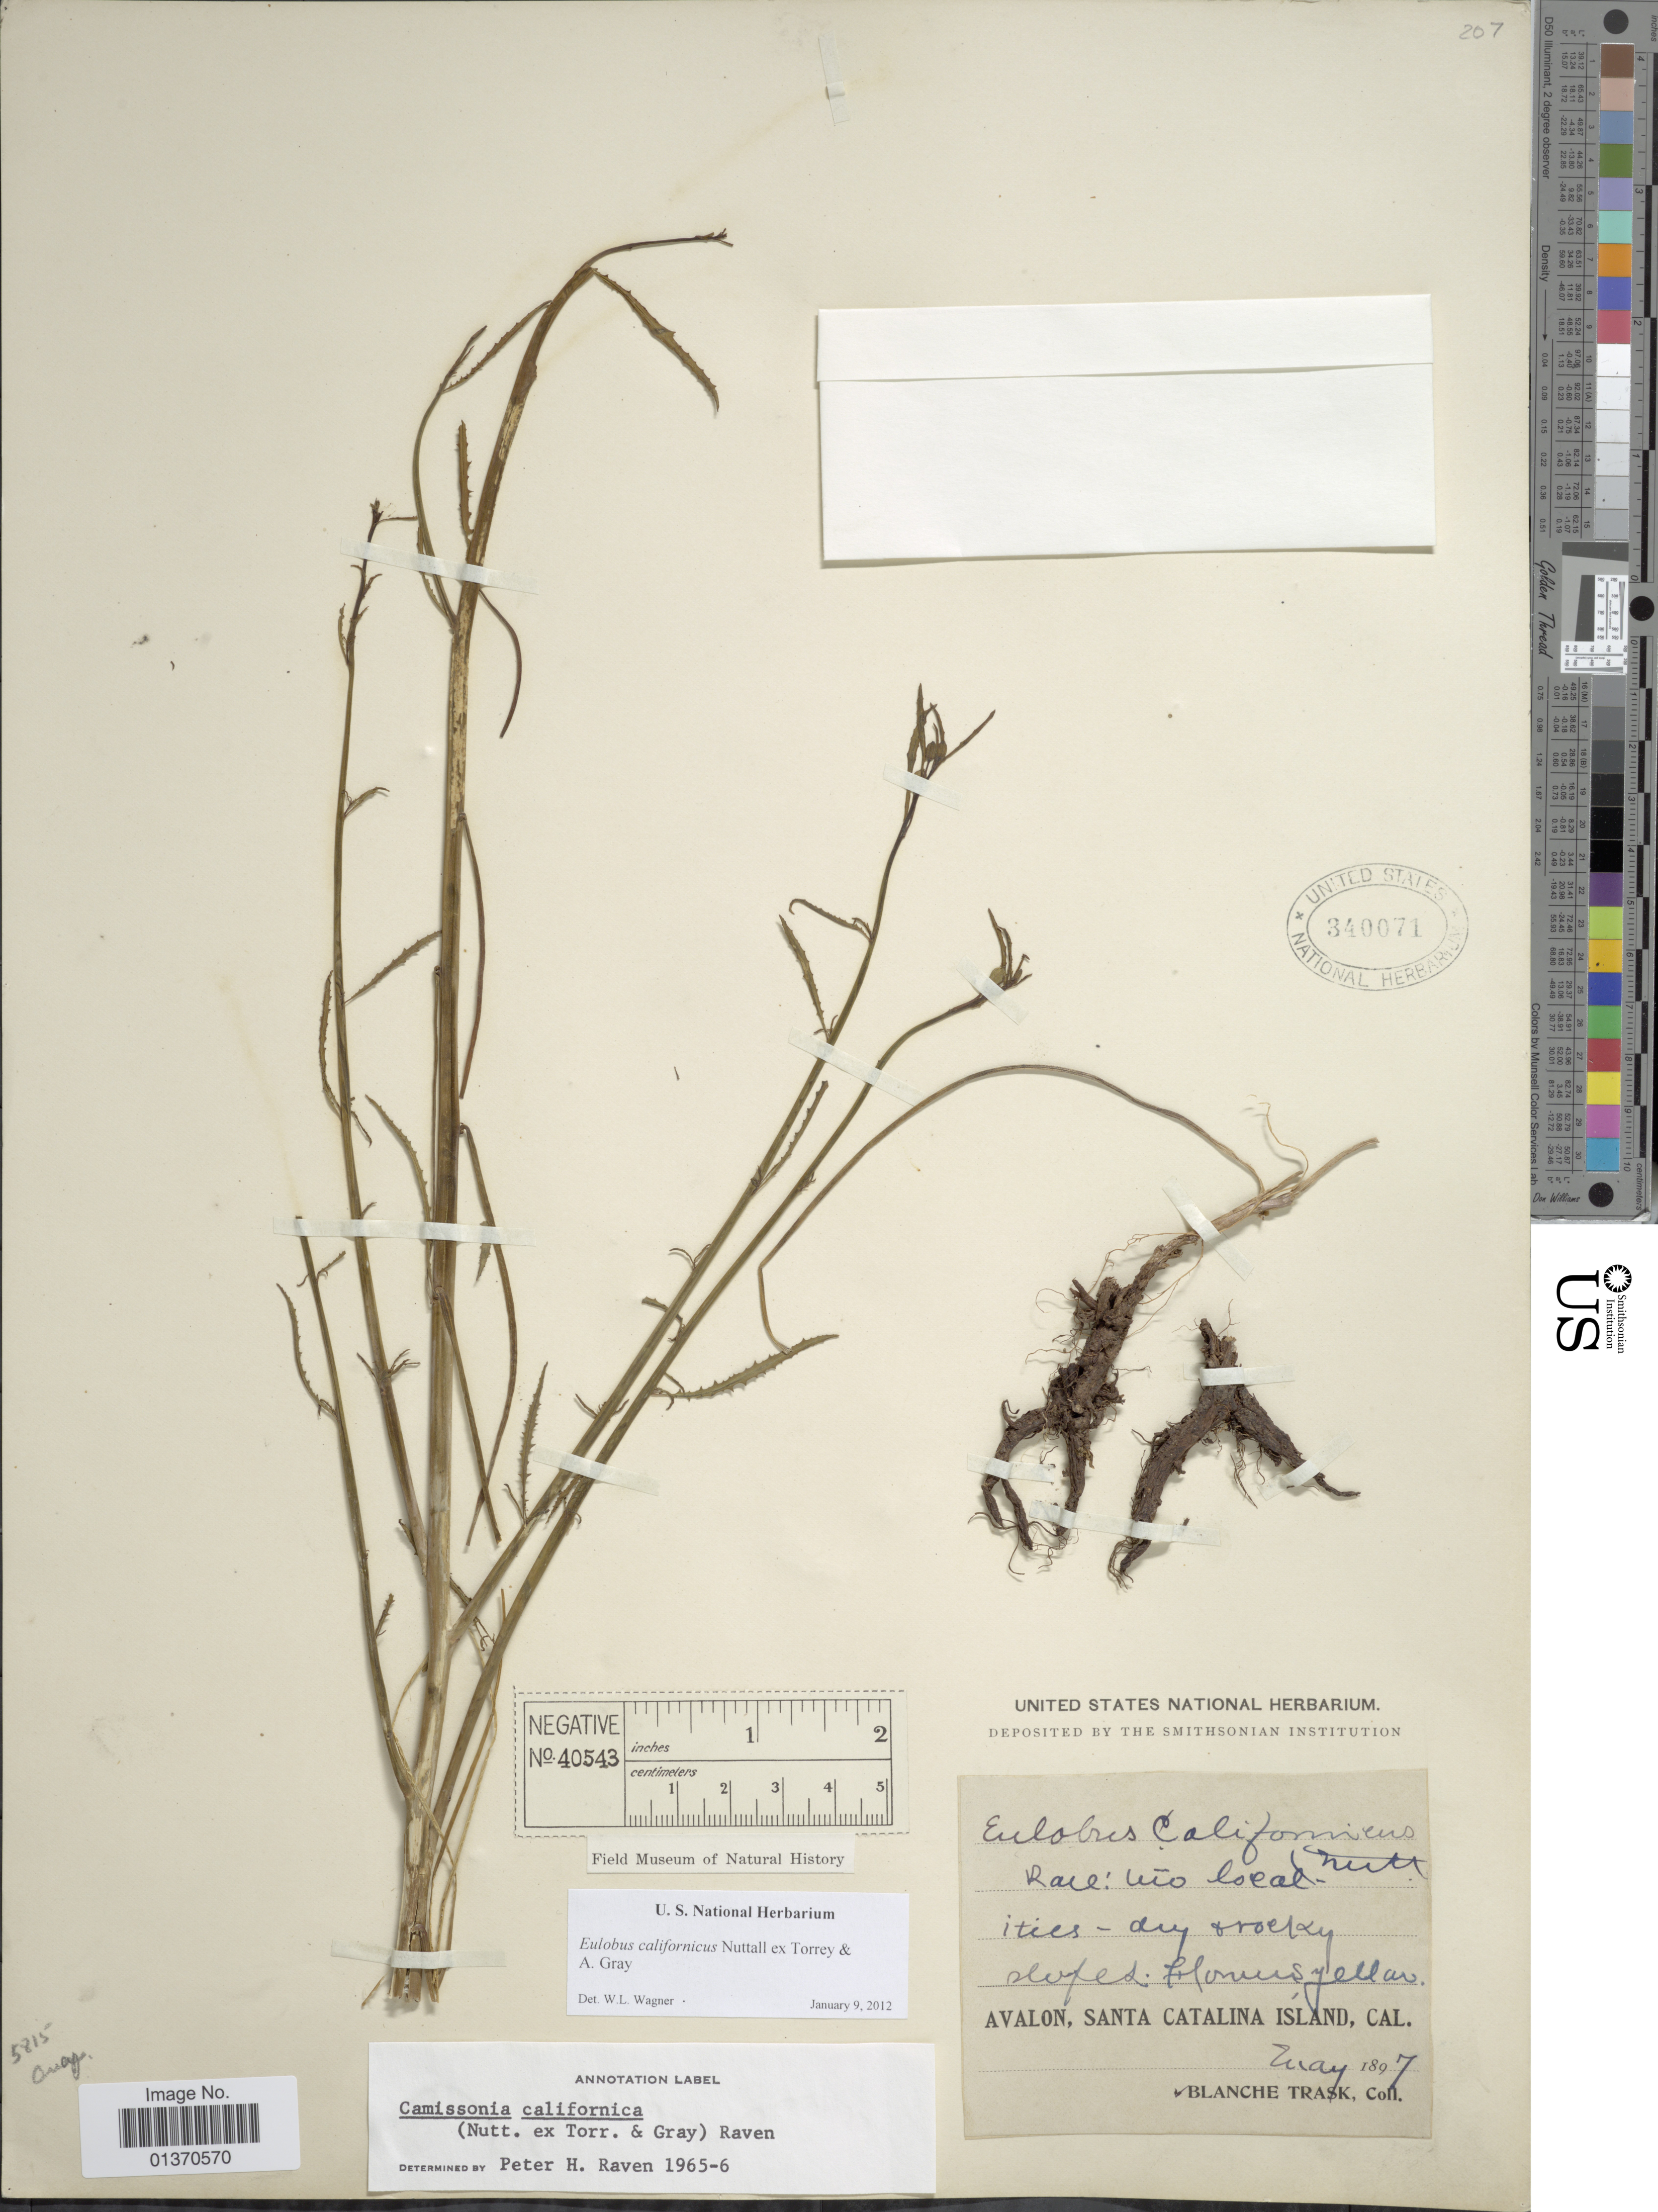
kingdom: Plantae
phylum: Tracheophyta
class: Magnoliopsida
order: Myrtales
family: Onagraceae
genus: Eulobus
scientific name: Eulobus californicus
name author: Nutt. ex Torr. & A. Gray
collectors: B. Trask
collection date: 1897-05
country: United States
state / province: California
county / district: Los Angeles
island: Santa Catalina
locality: Avalon, Santa Catalina Island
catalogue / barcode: US 340071